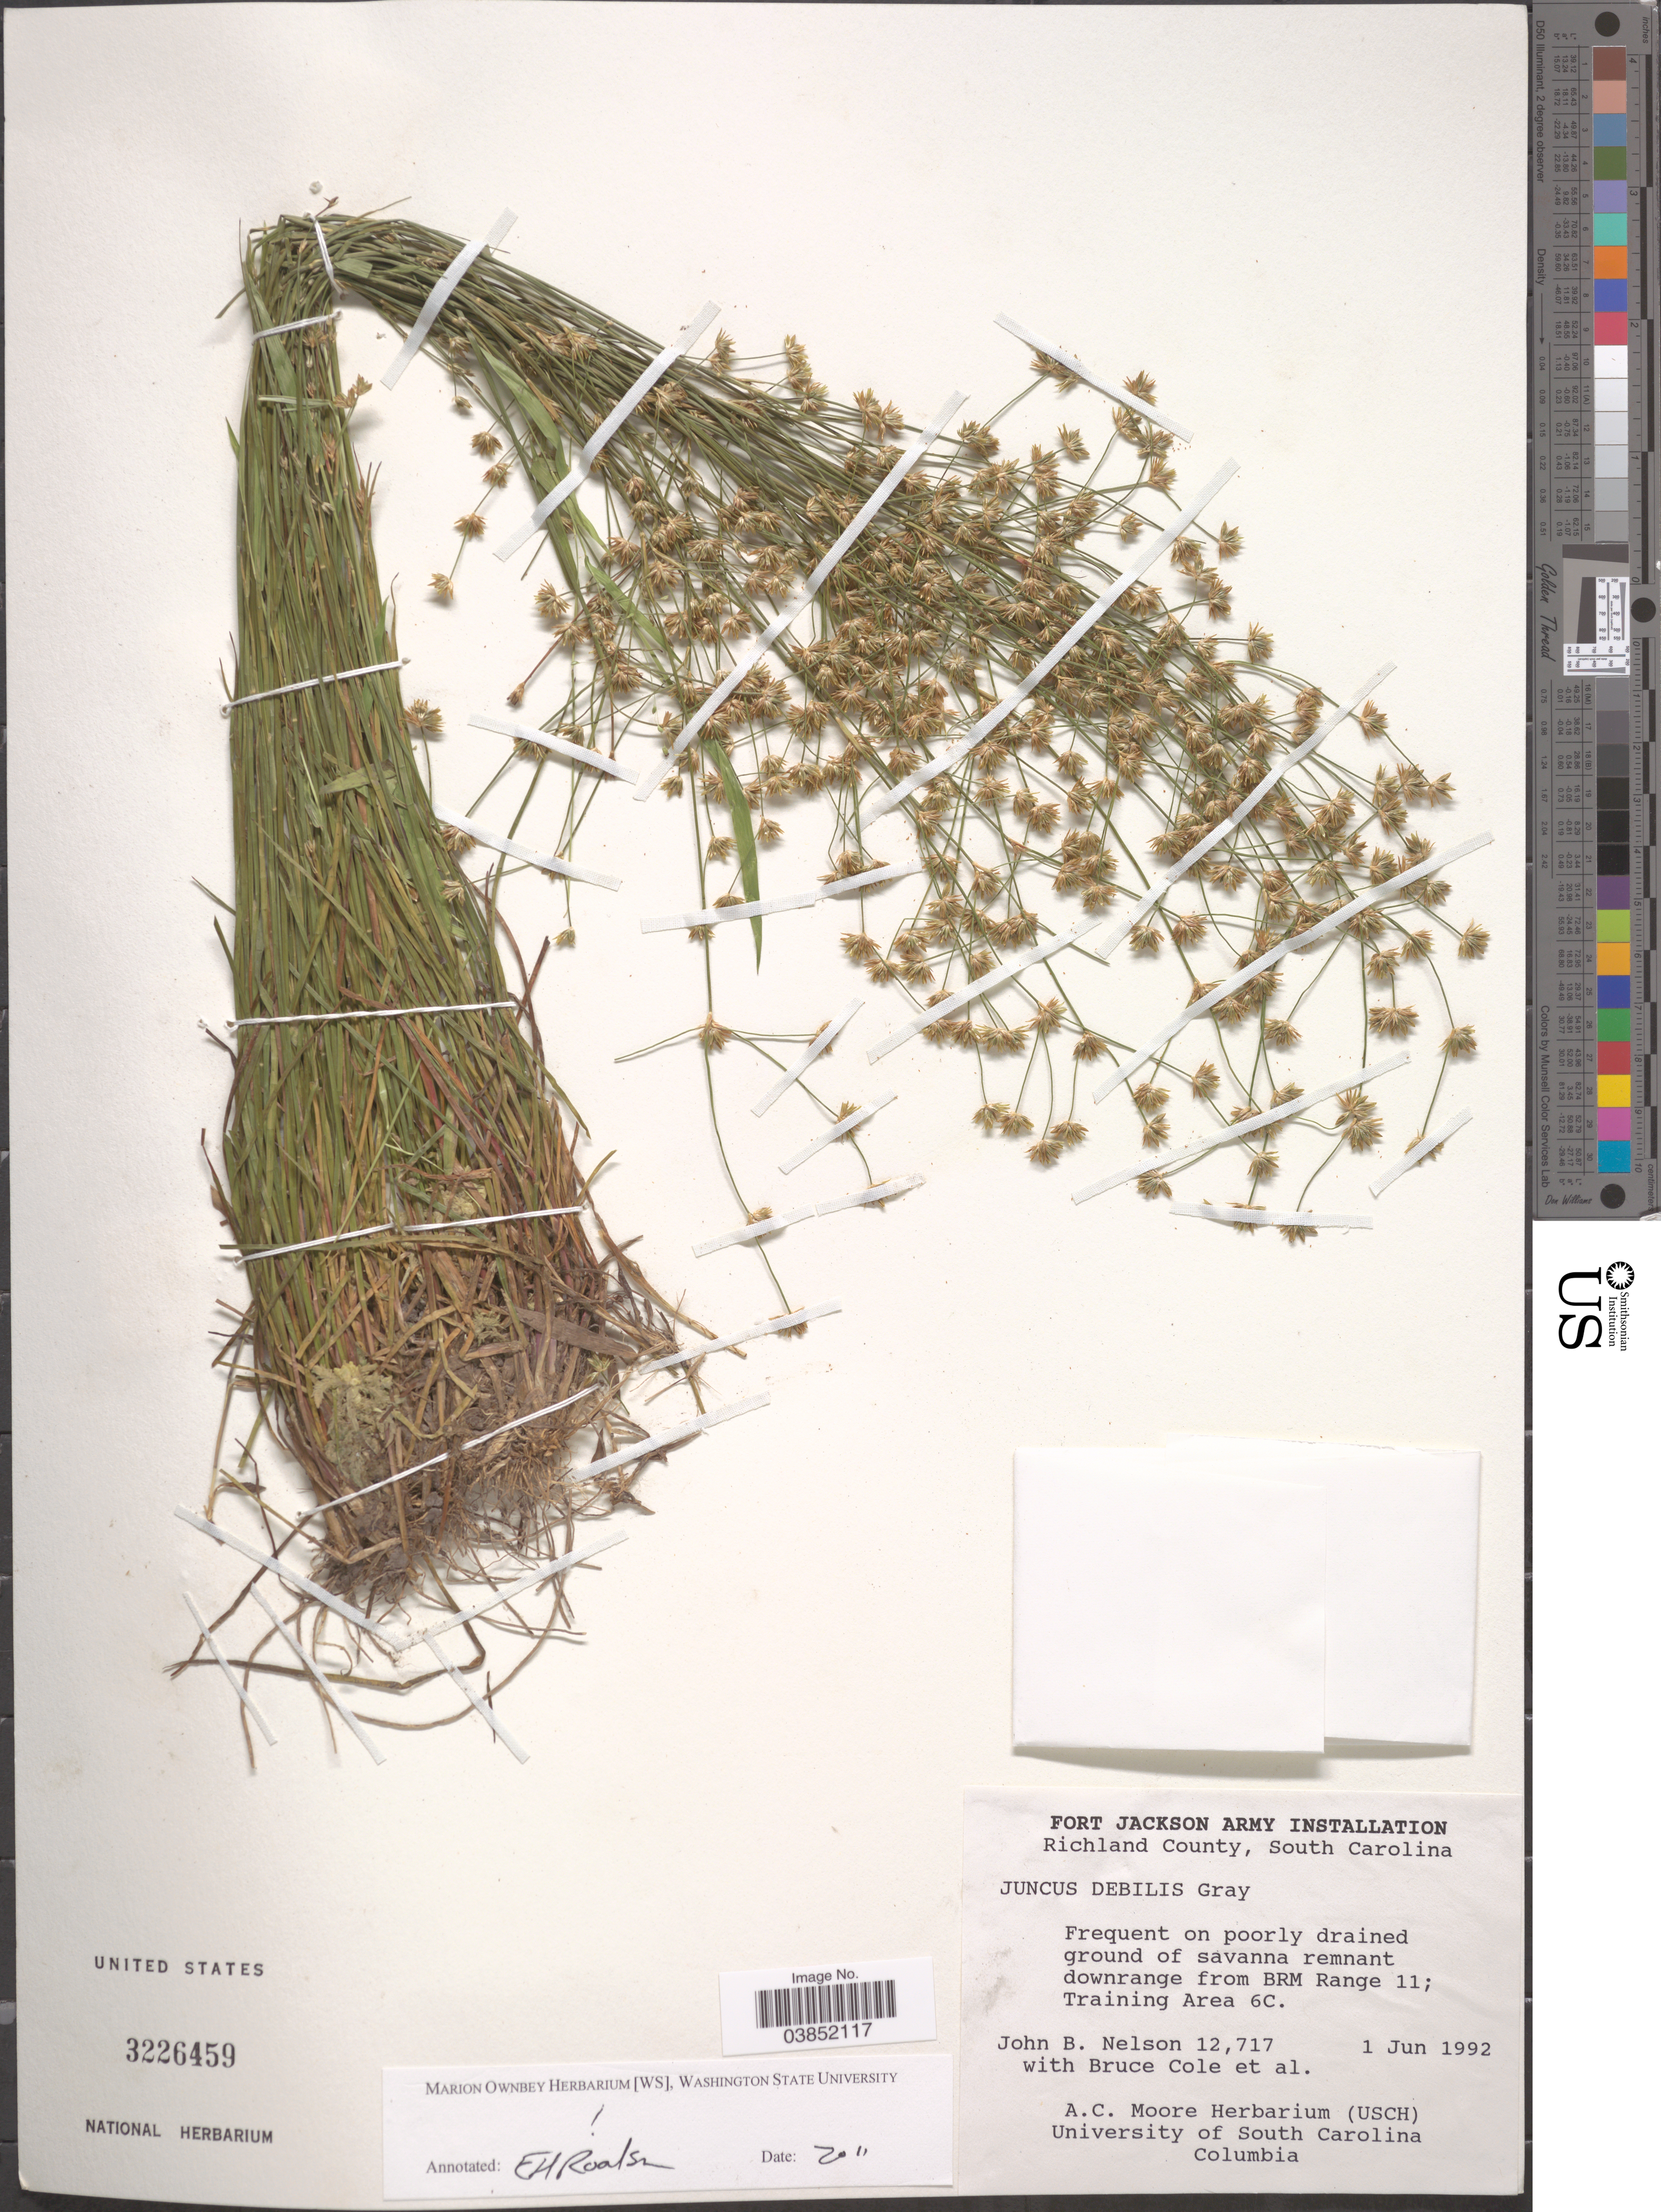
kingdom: Plantae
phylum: Tracheophyta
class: Liliopsida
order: Poales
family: Juncaceae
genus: Juncus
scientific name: Juncus debilis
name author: A. Gray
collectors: J. B. Nelson, B. Cole & et al.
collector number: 12717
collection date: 1992-06-01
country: United States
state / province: South Carolina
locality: Richland County. BRM Rang 11; Training Area 6C.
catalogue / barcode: US 3226459